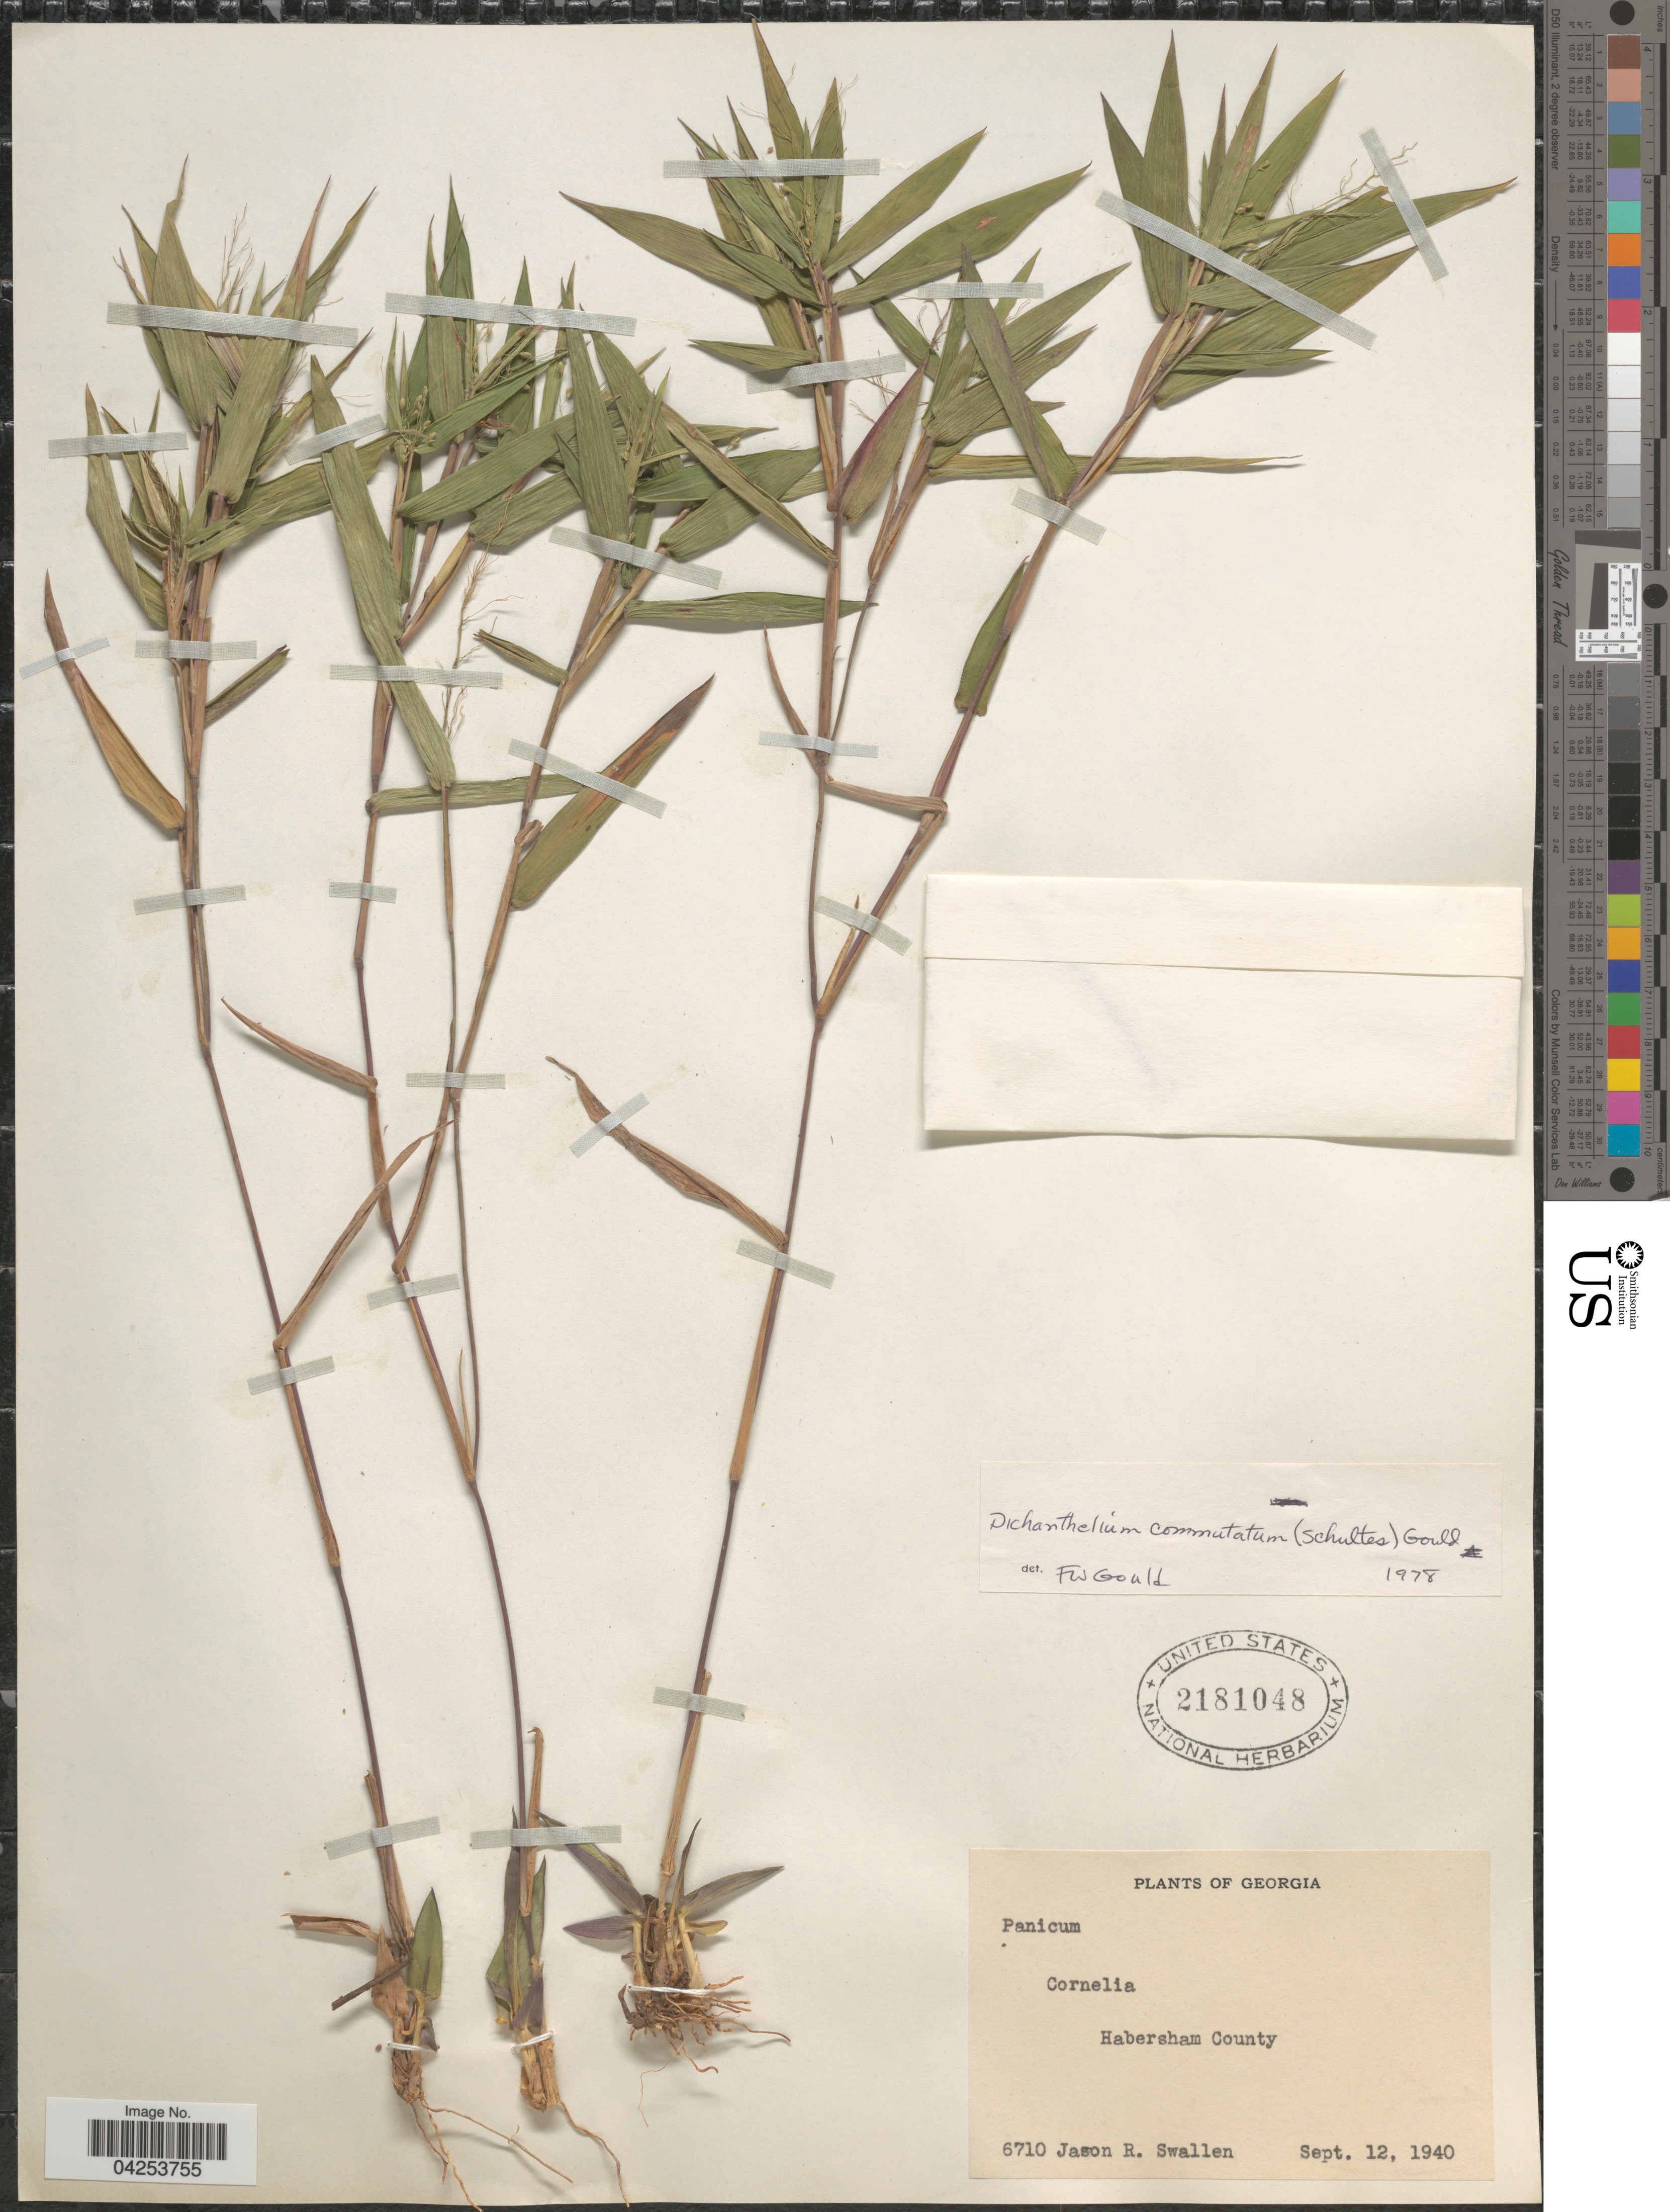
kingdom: Plantae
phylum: Tracheophyta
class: Liliopsida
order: Poales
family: Poaceae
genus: Dichanthelium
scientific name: Dichanthelium commutatum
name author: (Schult.) Gould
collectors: J. R. Swallen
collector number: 6710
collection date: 1940-09-12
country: United States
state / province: Georgia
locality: Cornelia. Habersham County.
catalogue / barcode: US 2181048